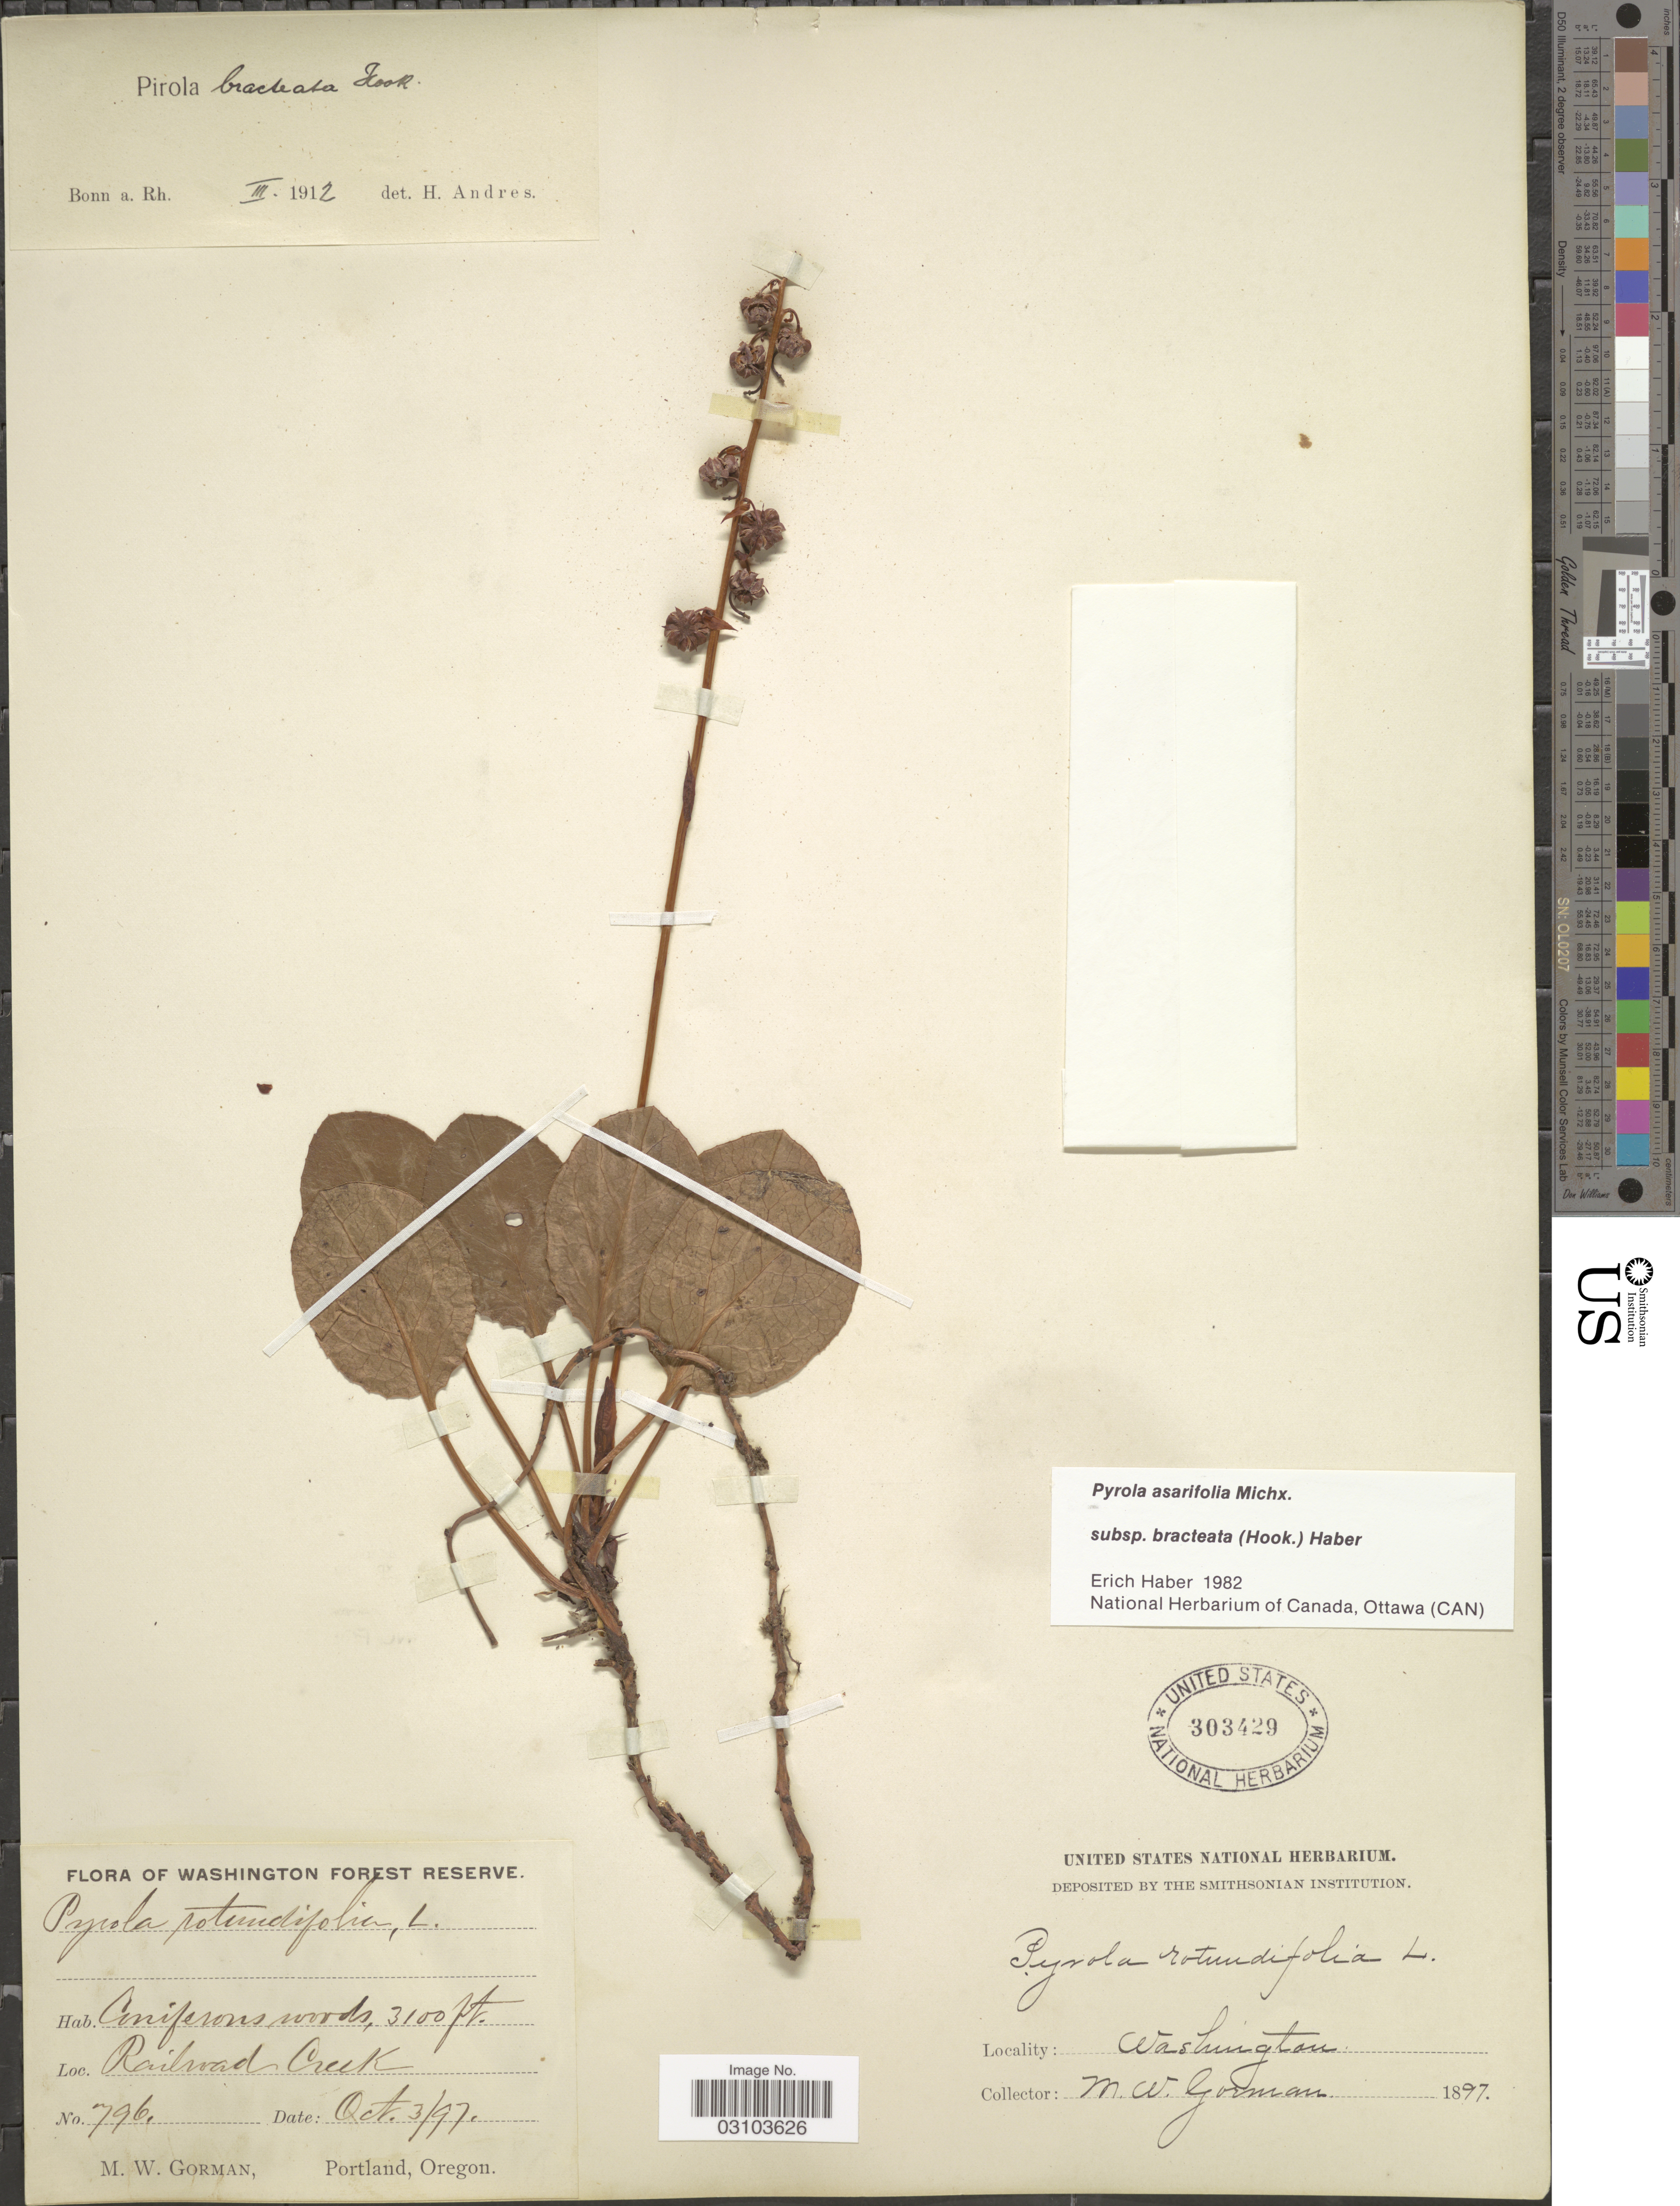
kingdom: Plantae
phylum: Tracheophyta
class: Magnoliopsida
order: Ericales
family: Ericaceae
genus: Pyrola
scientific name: Pyrola asarifolia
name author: Michx.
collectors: M. W. Gorman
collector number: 796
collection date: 1897-10-03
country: United States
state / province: Washington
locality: Coniferous woods, Railroad Creek.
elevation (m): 945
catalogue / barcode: US 303429